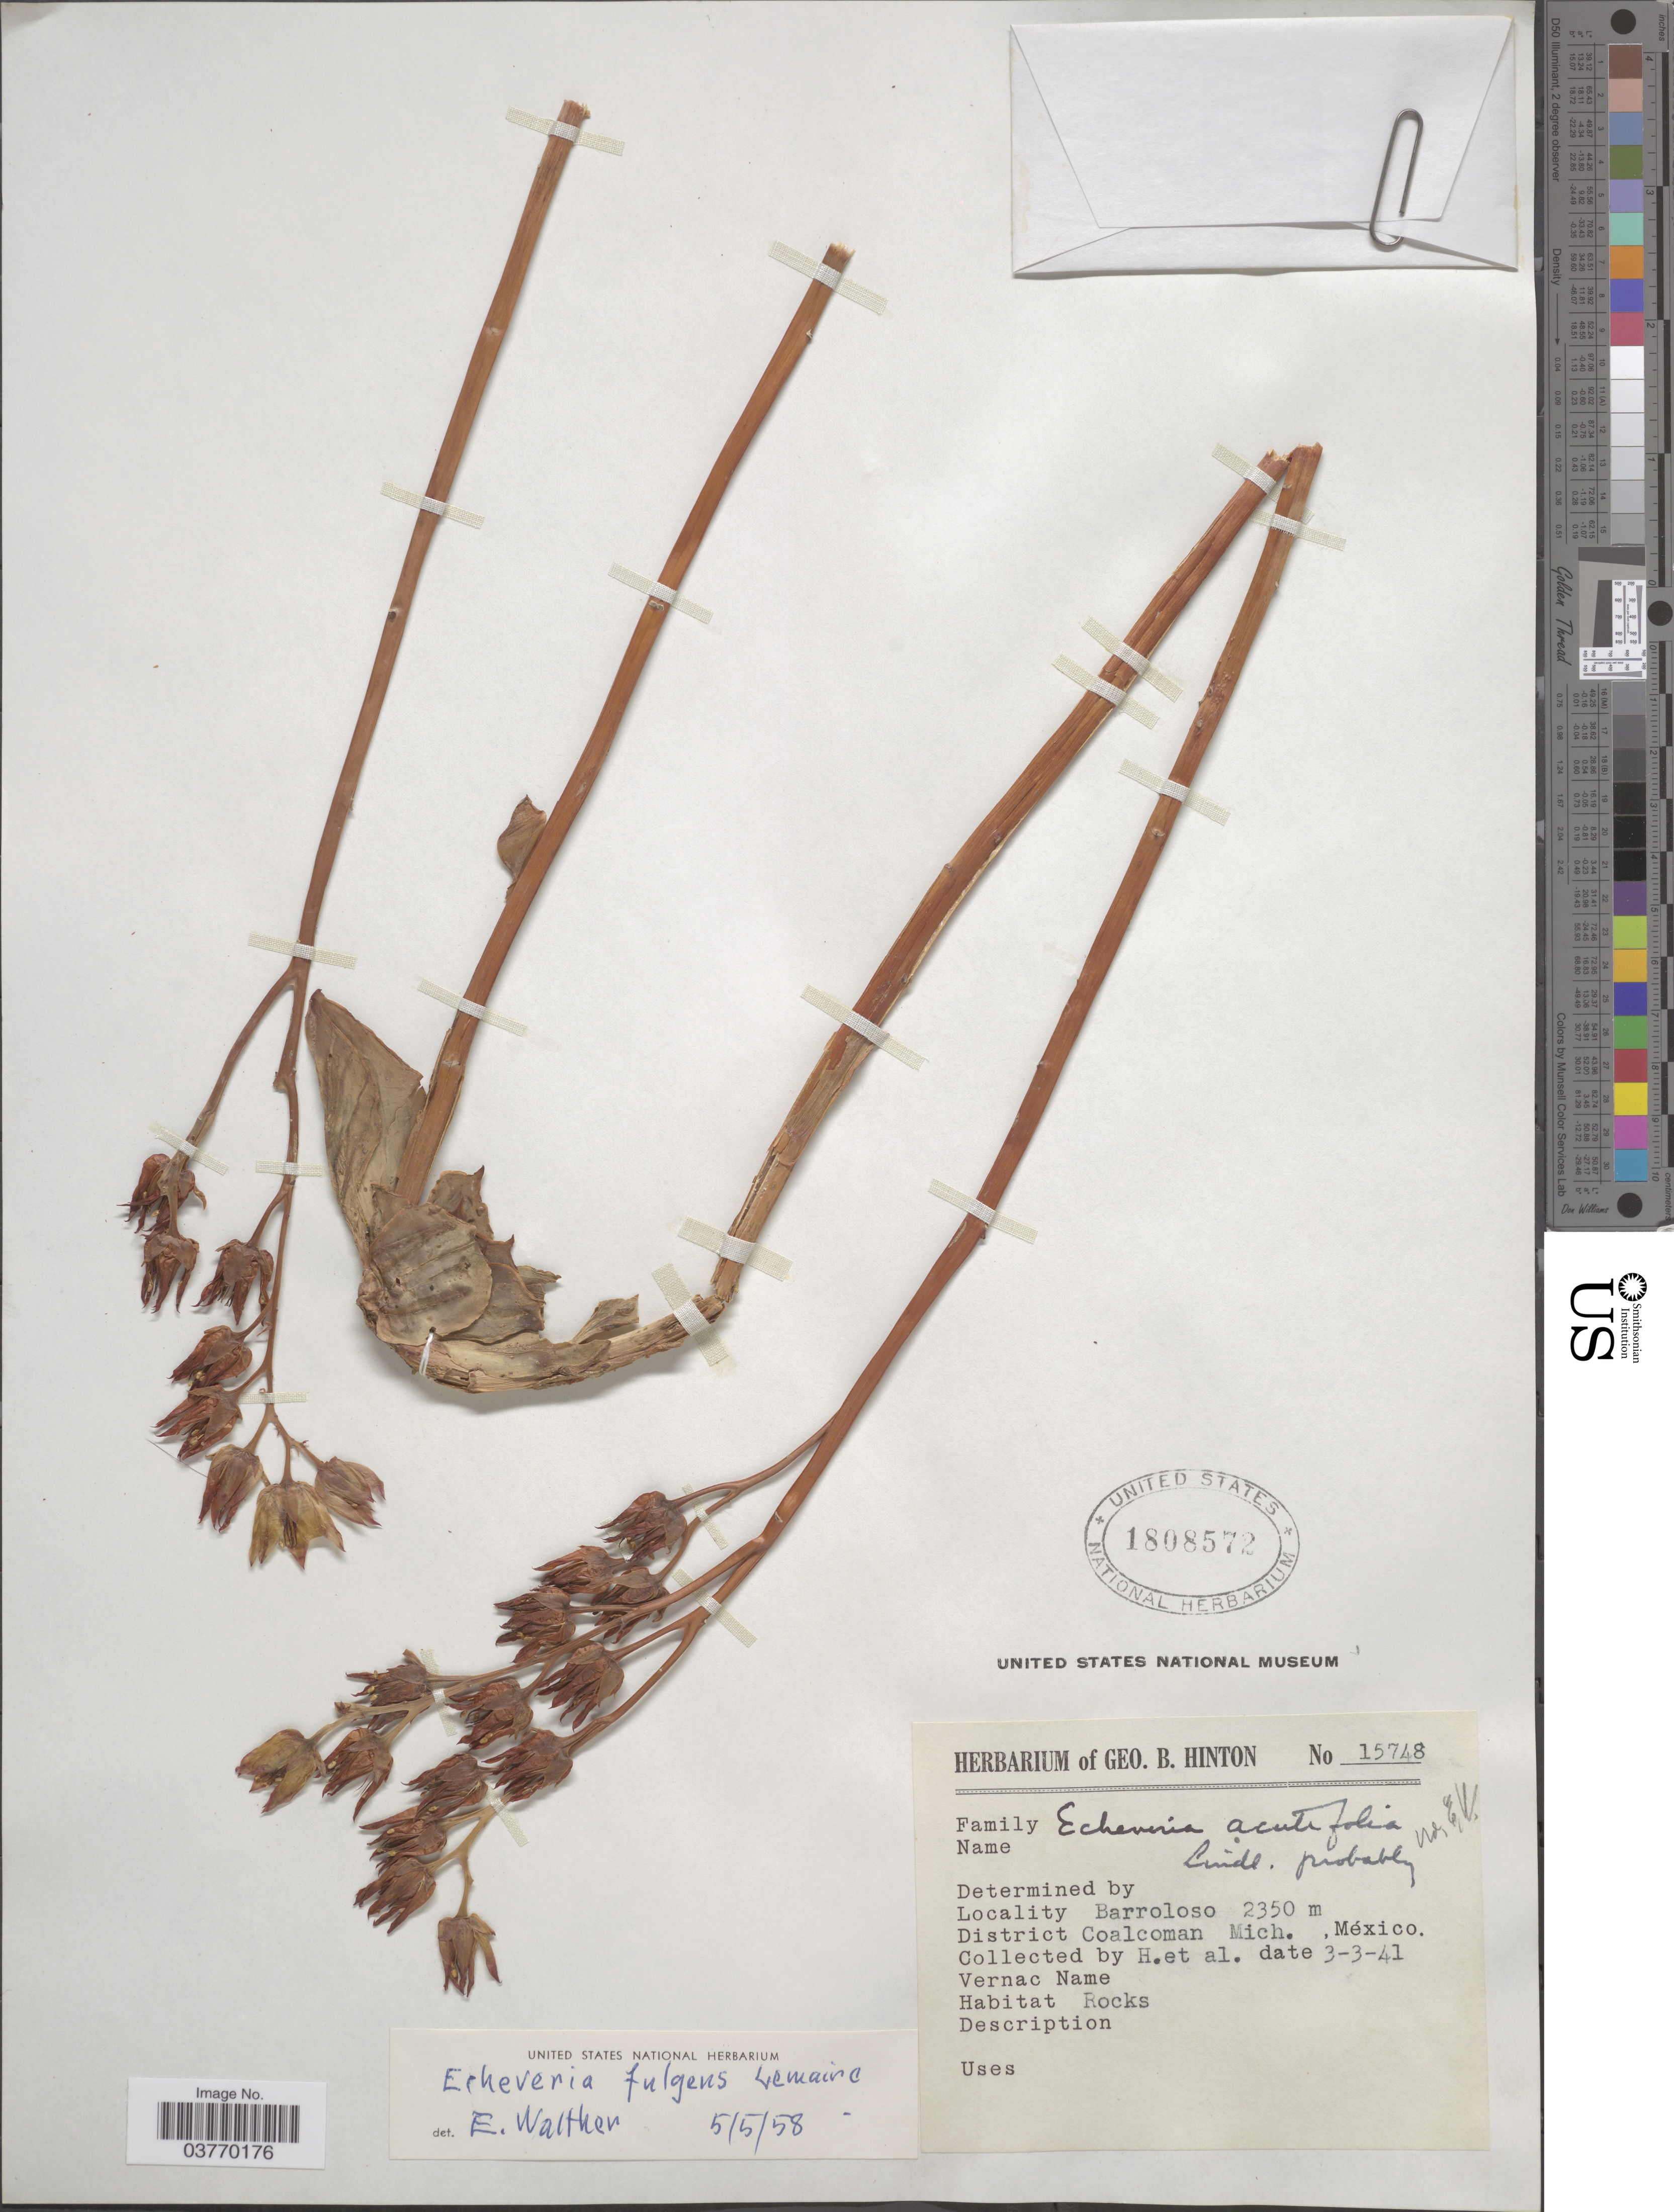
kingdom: Plantae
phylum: Tracheophyta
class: Magnoliopsida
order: Saxifragales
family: Crassulaceae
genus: Echeveria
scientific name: Echeveria fulgens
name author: Lem.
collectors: G. B. Hinton & et al.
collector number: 15748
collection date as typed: Transcribed d/m/y: 3/3/41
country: Mexico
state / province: Michoacán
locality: Barroloso. District Coalcoman.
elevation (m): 2350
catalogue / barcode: US 1808572